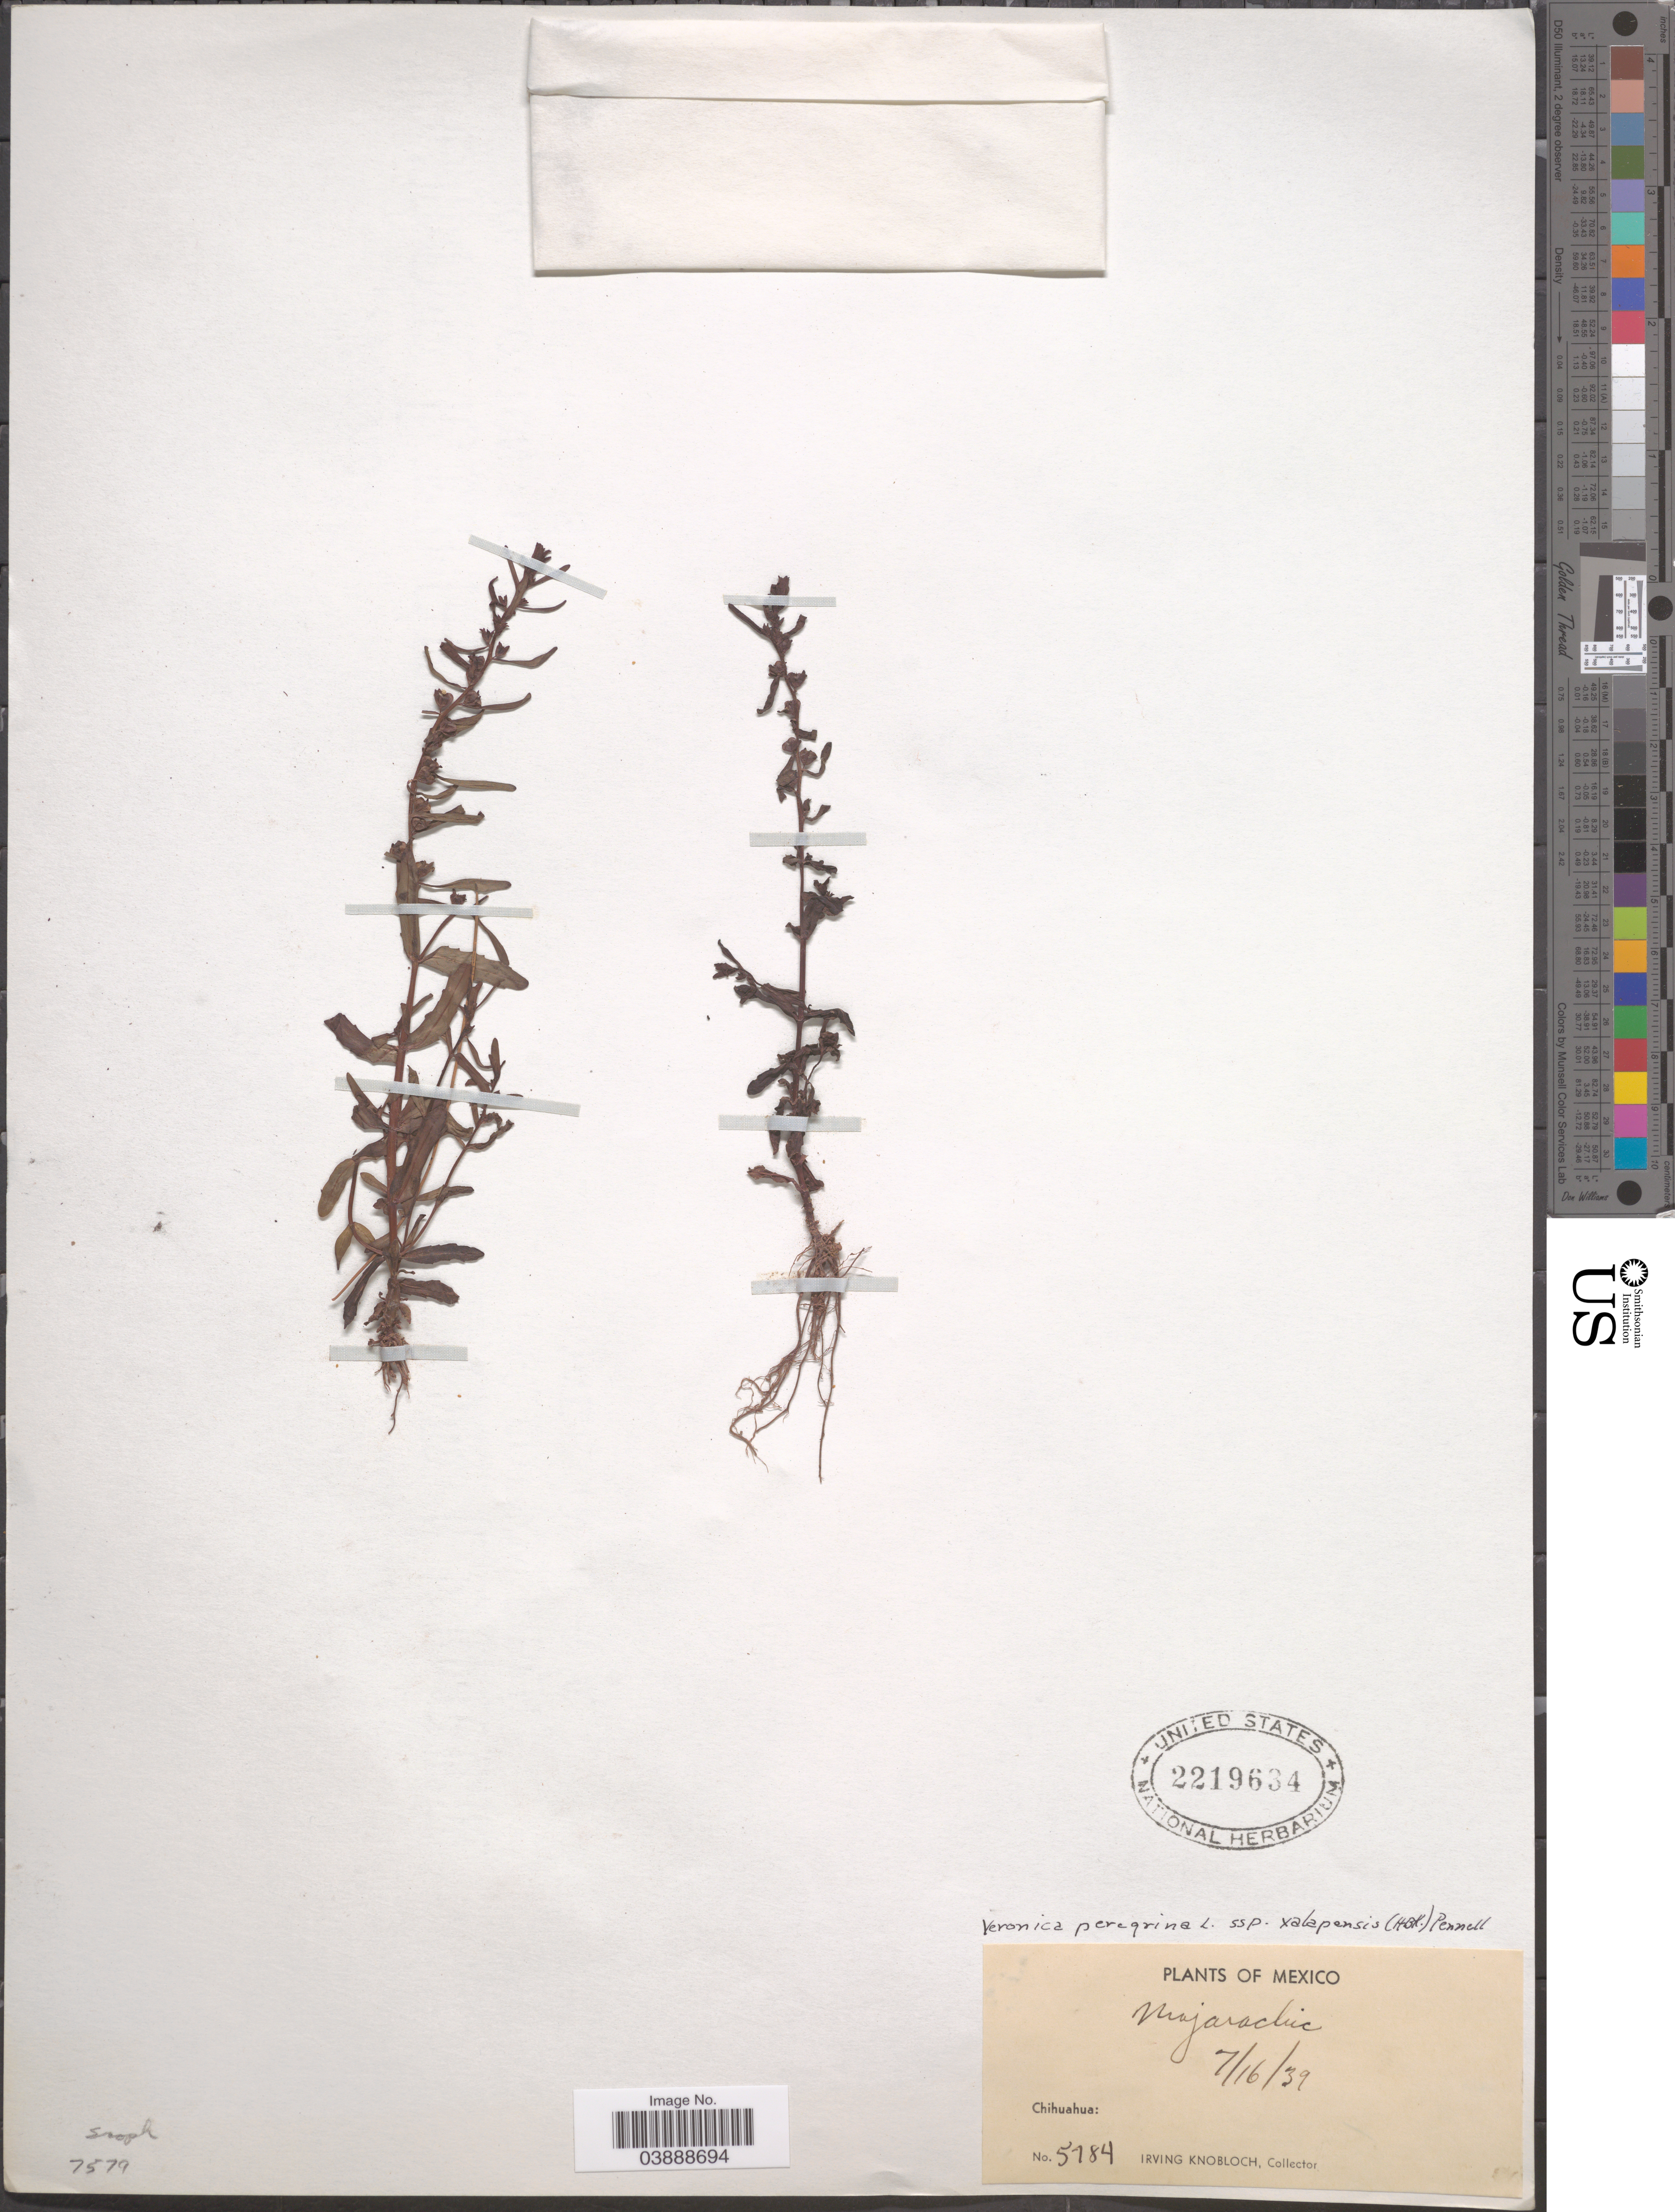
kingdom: Plantae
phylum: Tracheophyta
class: Magnoliopsida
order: Lamiales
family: Plantaginaceae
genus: Veronica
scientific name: Veronica peregrina subsp. xalapensis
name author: (Kunth) Pennell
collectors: I. W. Knobloch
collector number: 5184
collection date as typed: Transcribed d/m/y: 16/7/39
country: Mexico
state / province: Chihuahua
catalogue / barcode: US 2219634